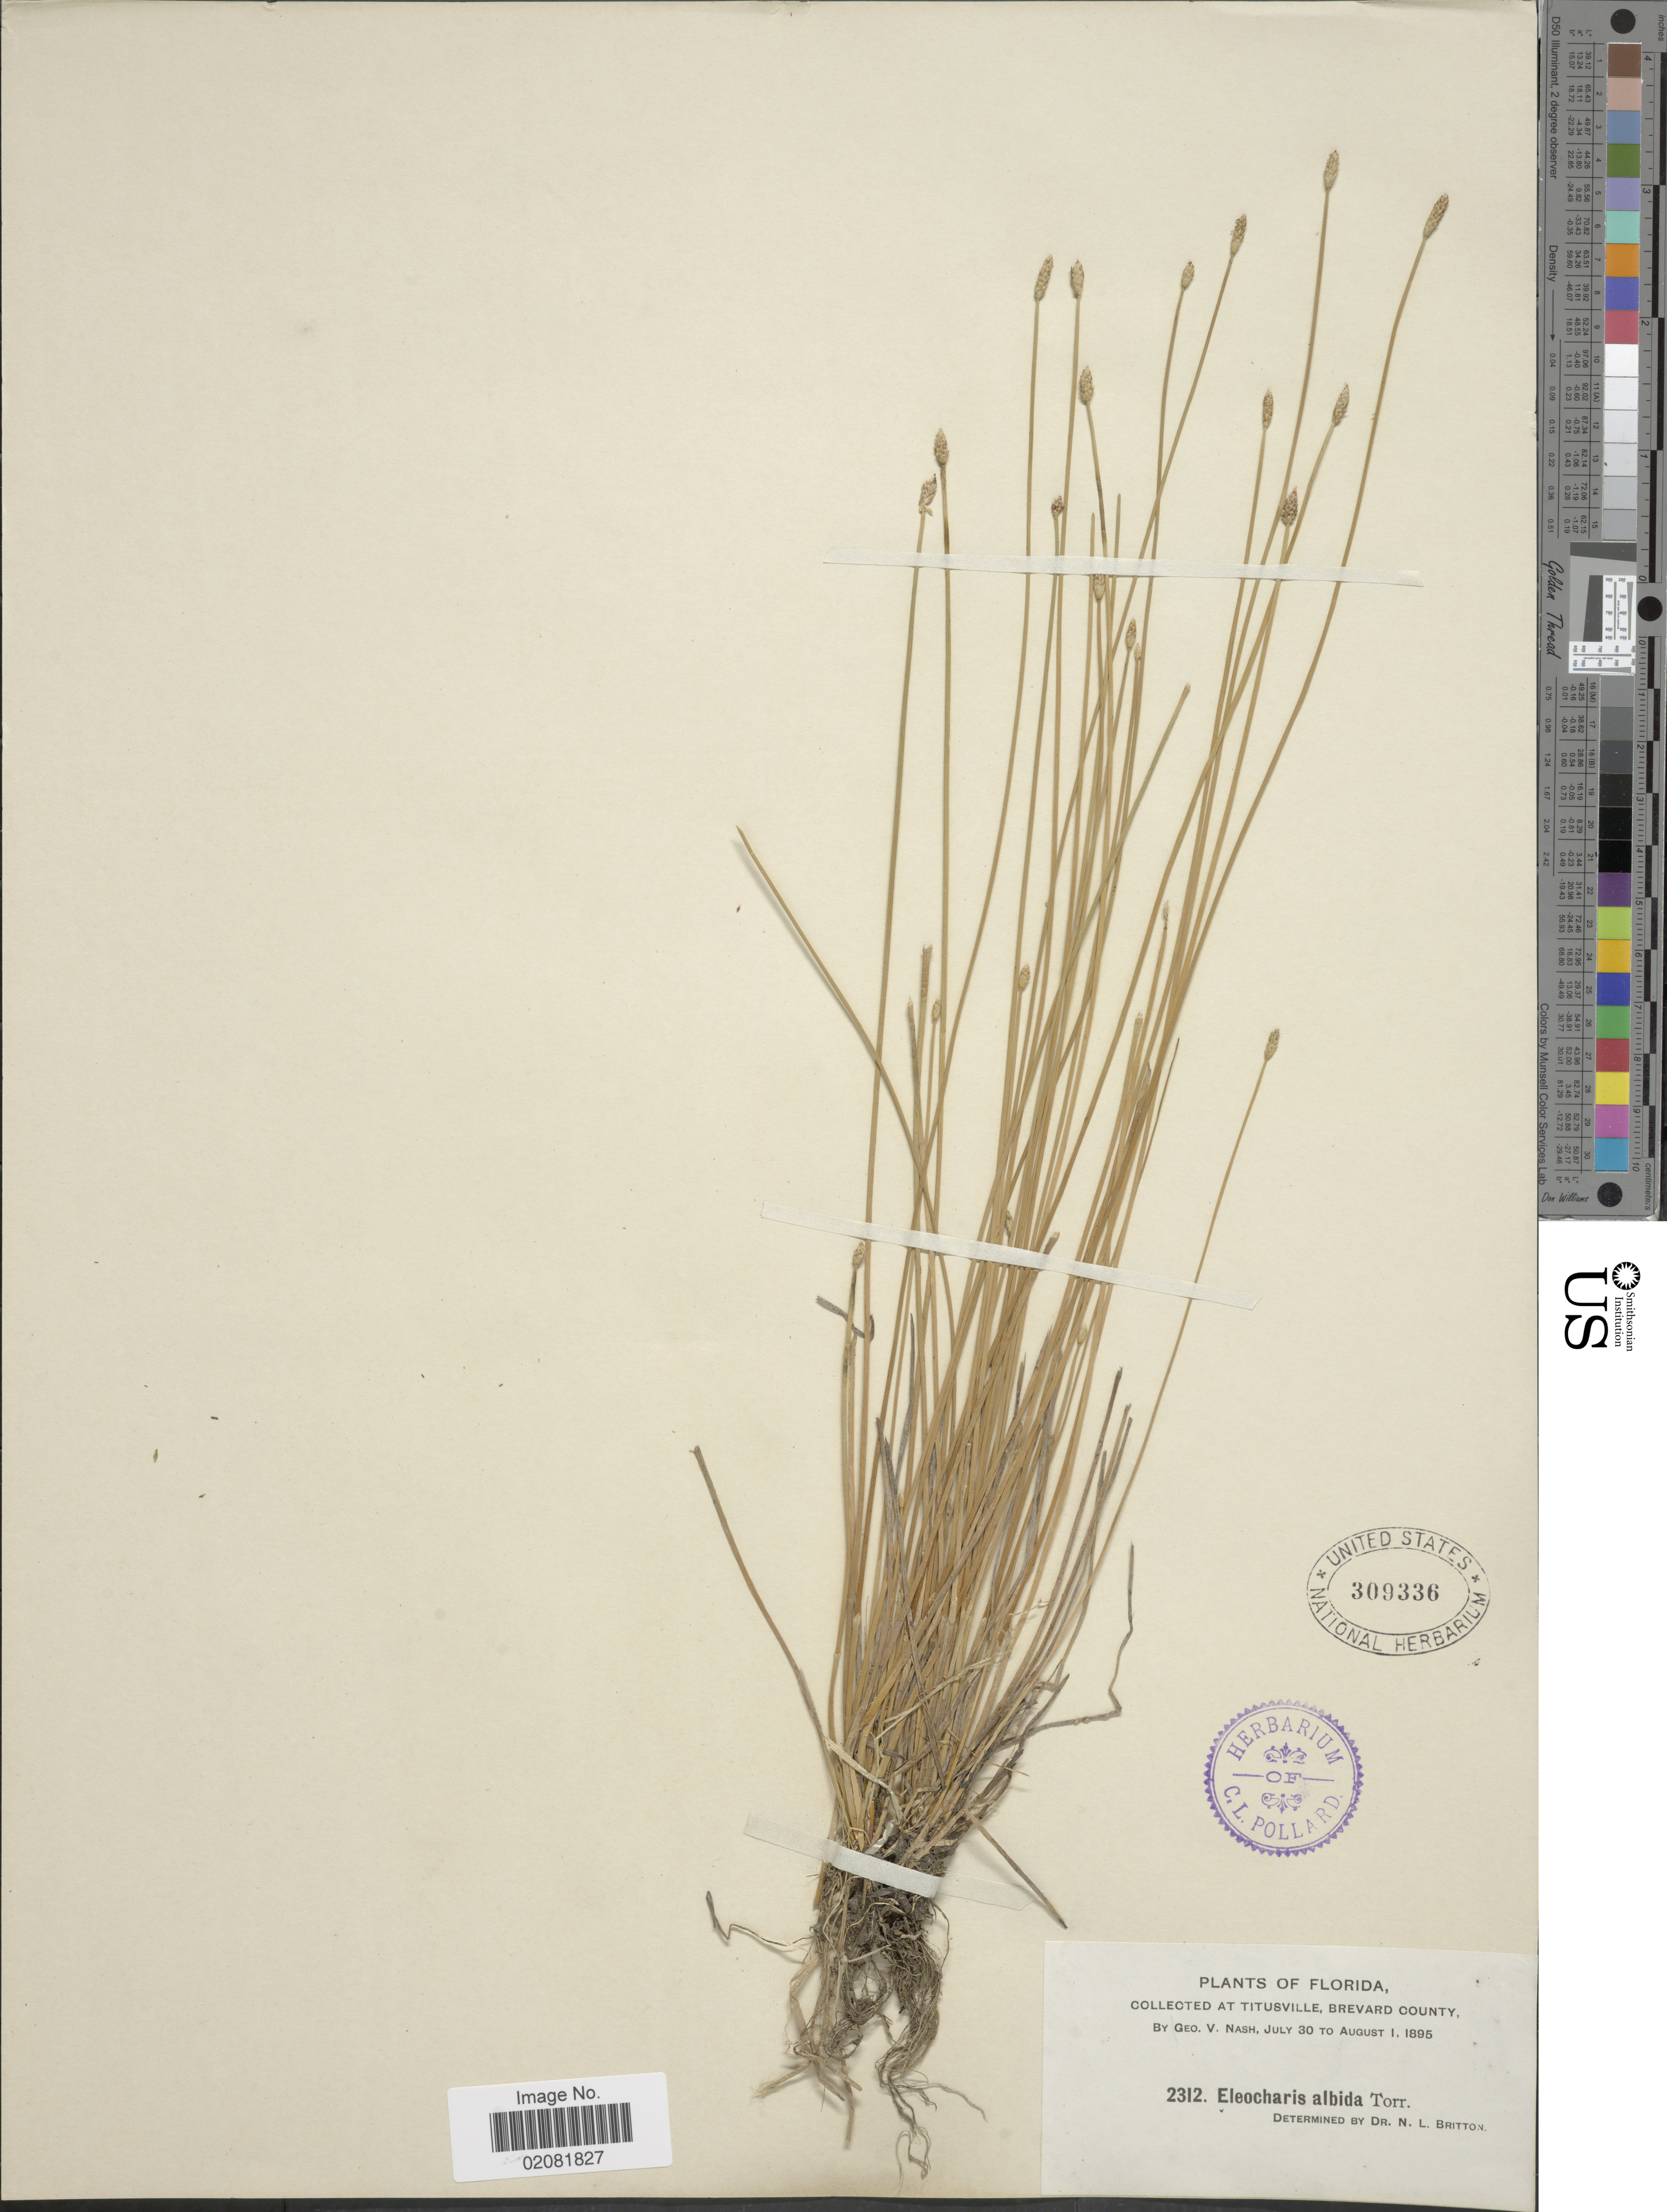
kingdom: Plantae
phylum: Tracheophyta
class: Liliopsida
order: Poales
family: Cyperaceae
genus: Eleocharis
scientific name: Eleocharis albida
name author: Torr.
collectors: G. V. Nash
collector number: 2312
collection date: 1895-07-30/1895-08-01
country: United States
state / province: Florida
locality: At Titusville, Brevard County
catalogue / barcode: US 309336